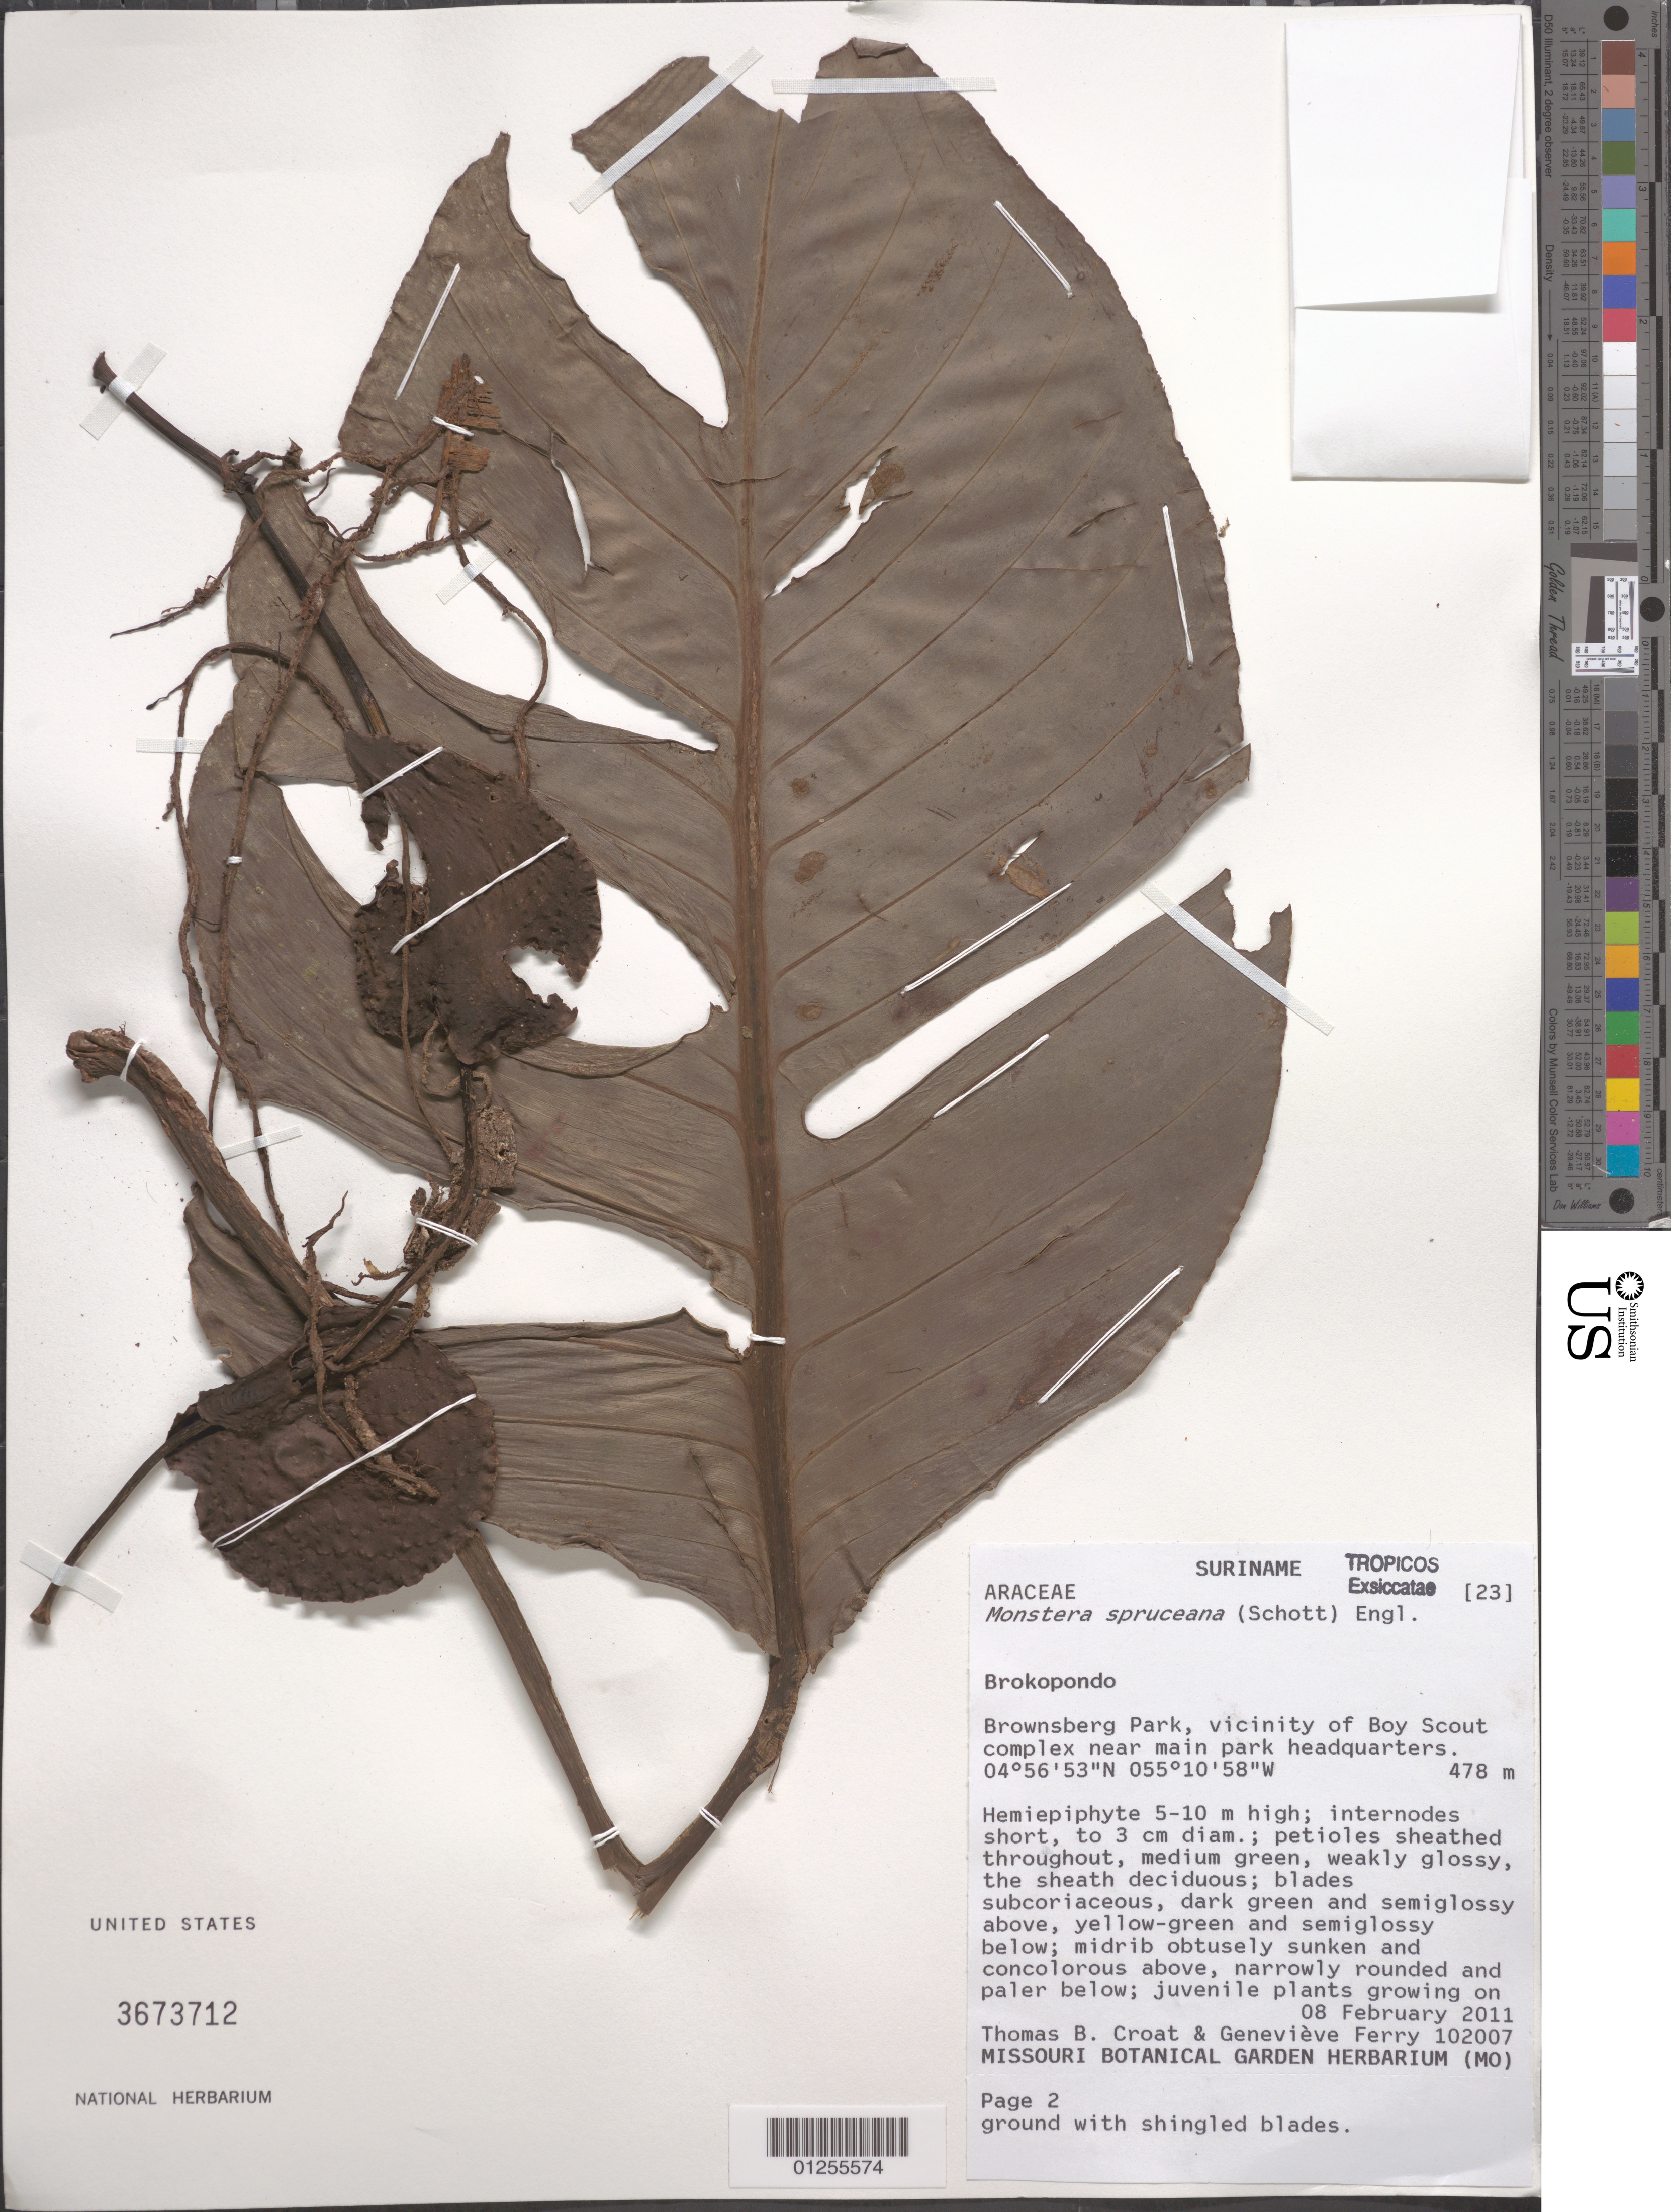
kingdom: Plantae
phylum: Tracheophyta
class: Liliopsida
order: Alismatales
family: Araceae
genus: Monstera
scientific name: Monstera spruceana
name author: (Schott) Engl.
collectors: T. B. Croat & G. Ferry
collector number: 102007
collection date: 2011-02-08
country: Suriname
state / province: Brokopondo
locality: Brownsberg Park, vicinity of Boy Scout complex near main park headquarters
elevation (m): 478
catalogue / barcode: US 3673712